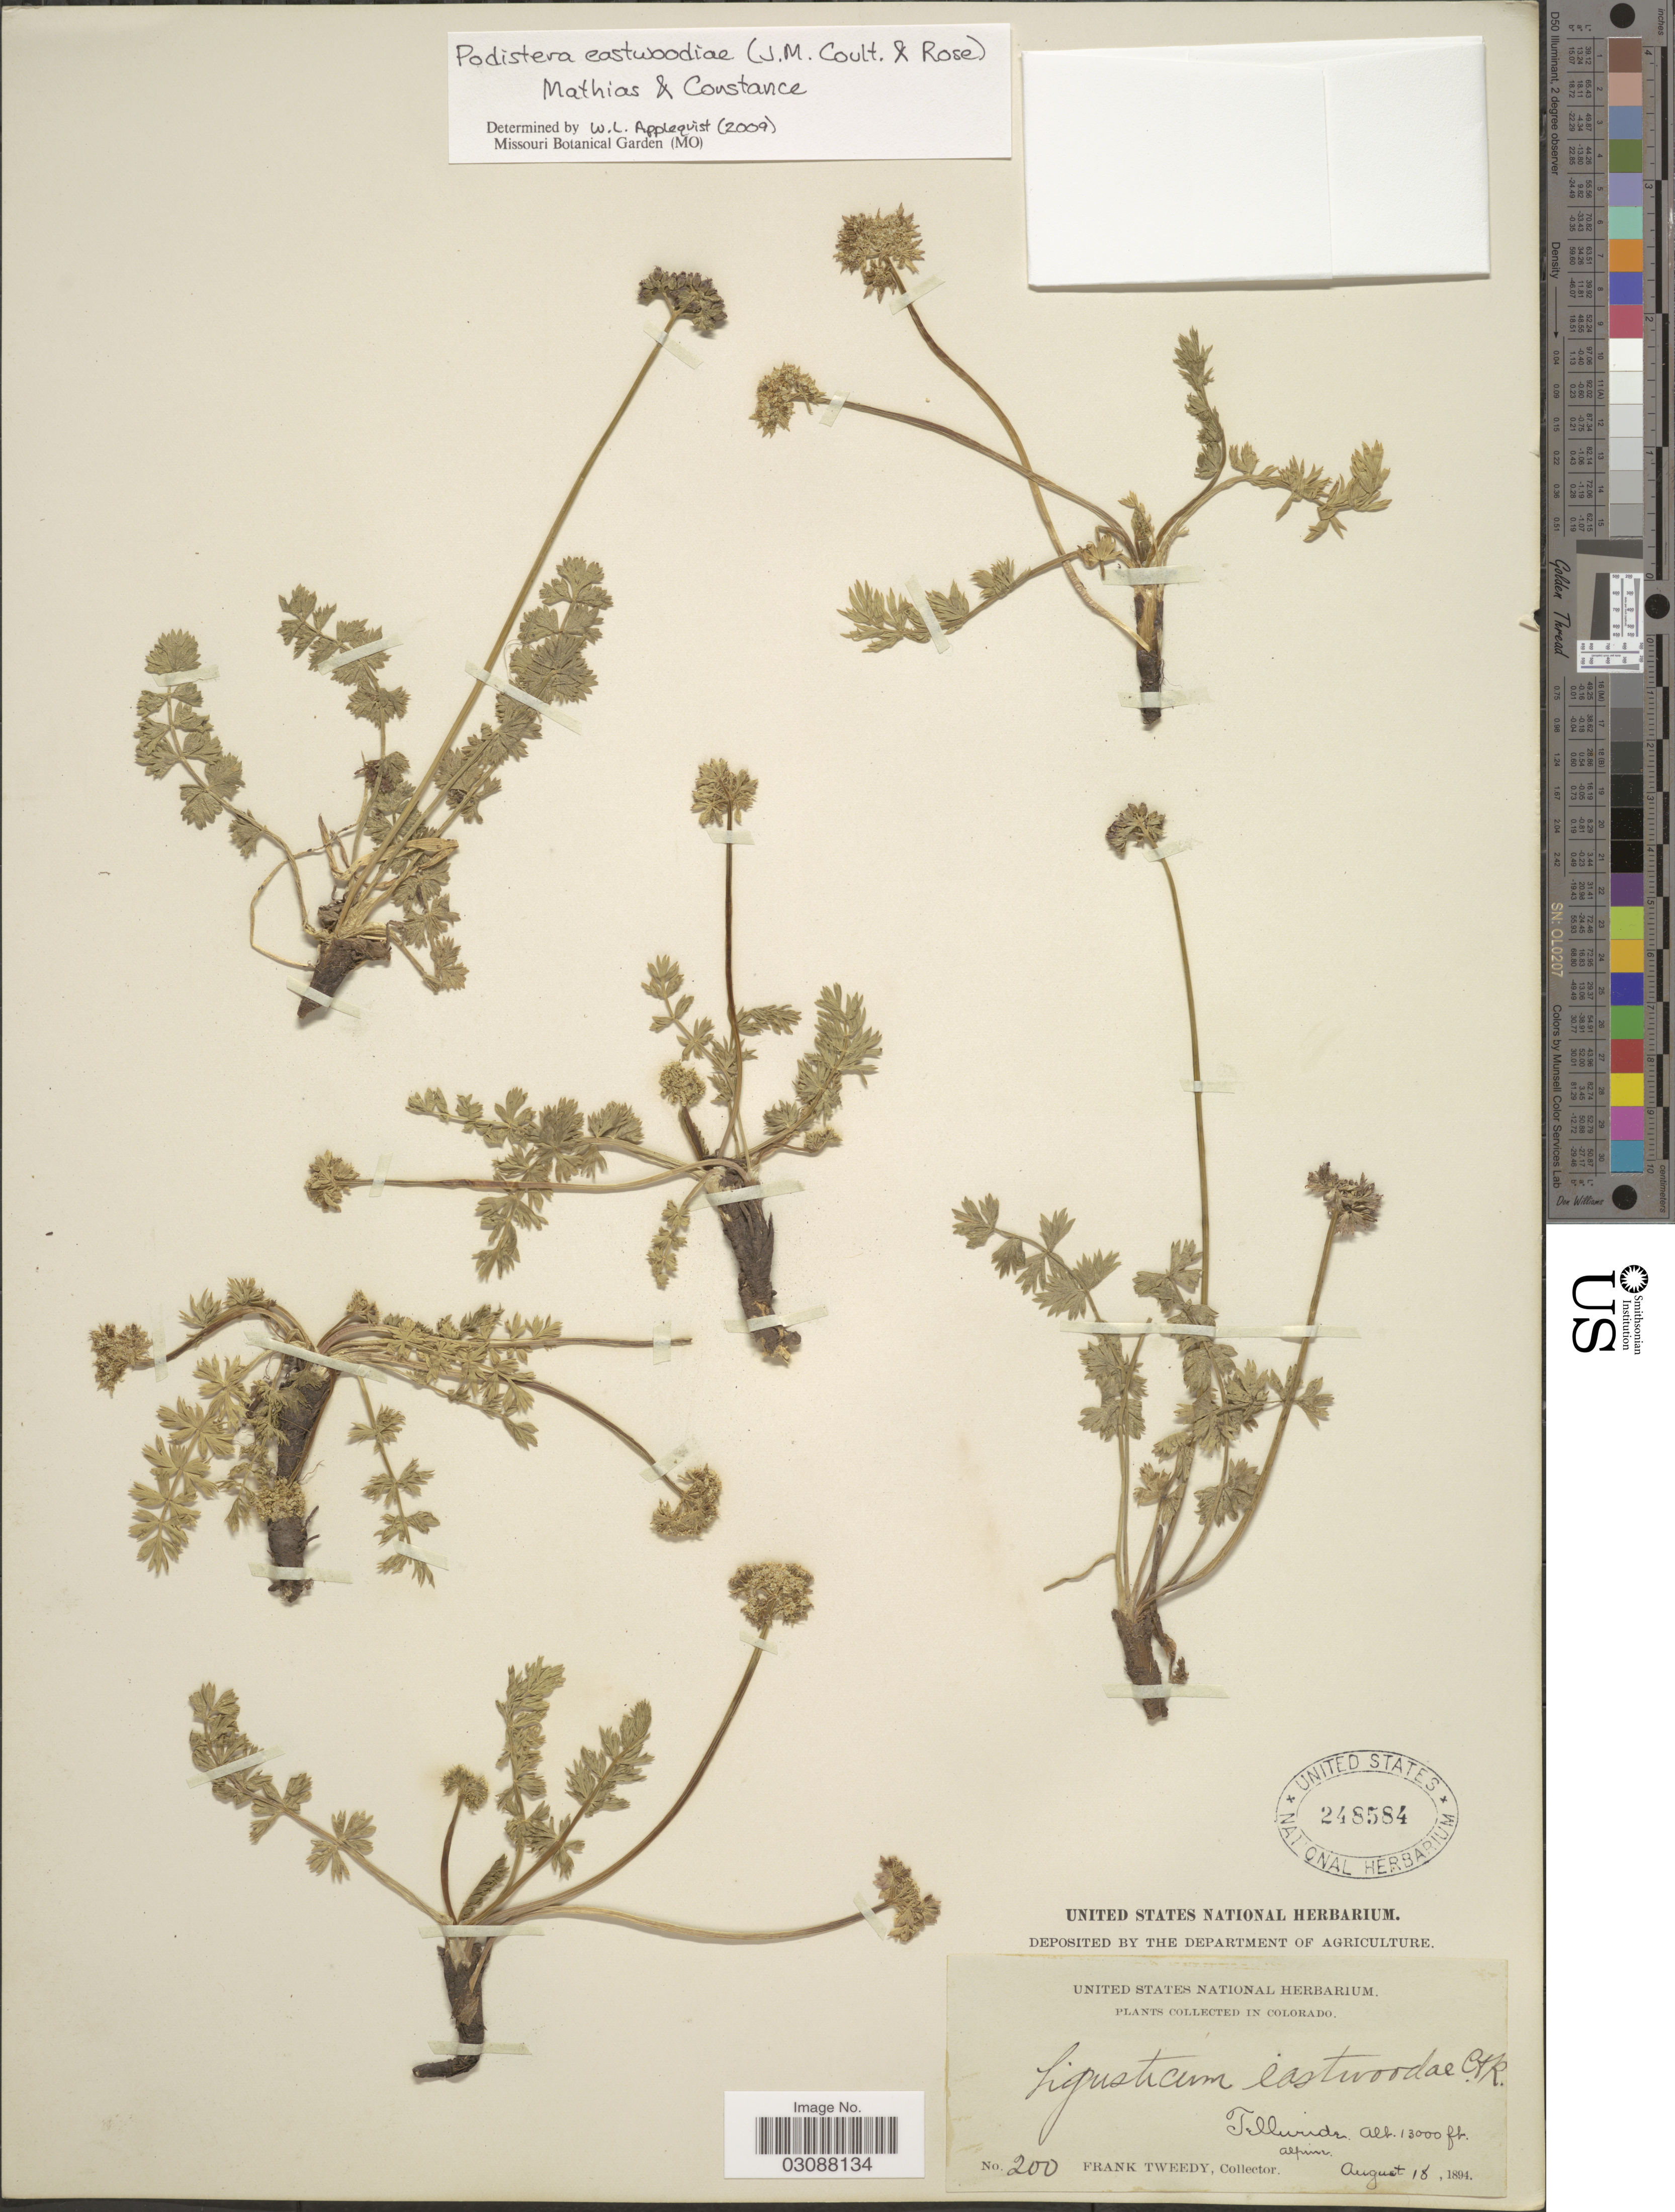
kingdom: Plantae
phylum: Tracheophyta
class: Magnoliopsida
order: Apiales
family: Apiaceae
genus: Podistera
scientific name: Podistera eastwoodiae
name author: (J.M. Coult. & Rose) Mathias & Constance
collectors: F. Tweedy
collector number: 200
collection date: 1894-08-18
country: United States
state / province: Colorado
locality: Telluvide. alpine.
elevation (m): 3962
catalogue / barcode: US 248584